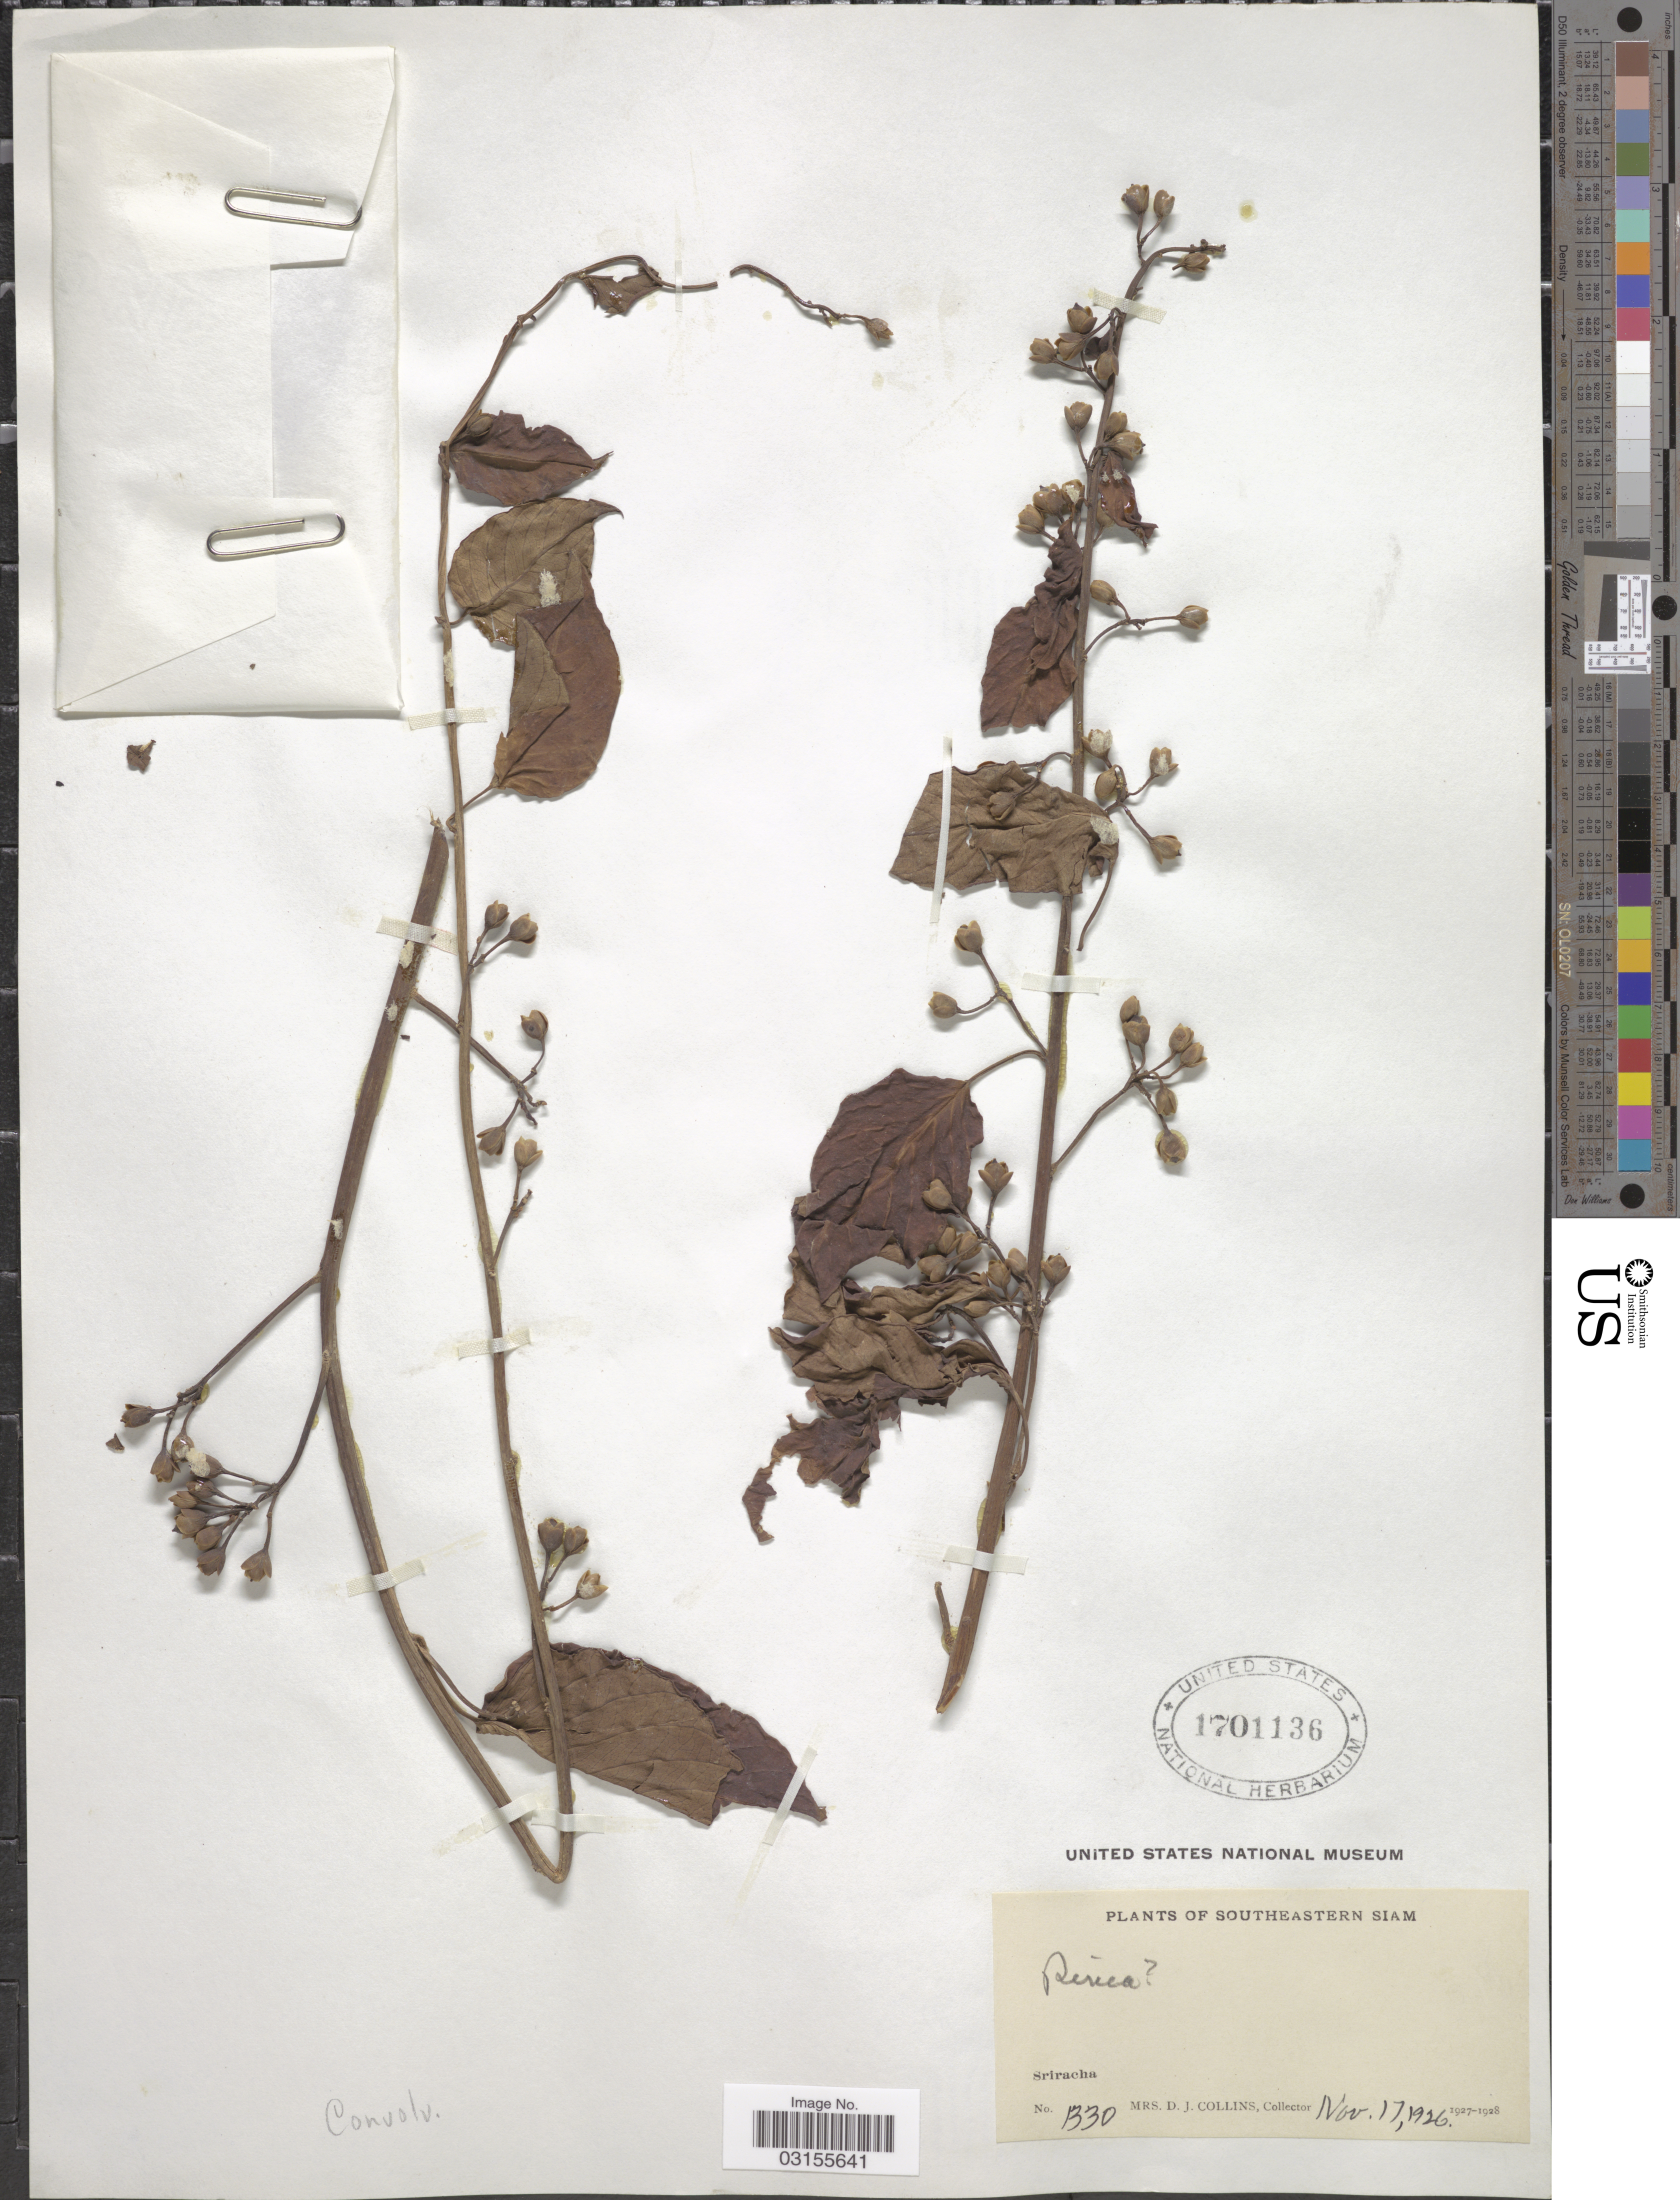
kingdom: Plantae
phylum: Tracheophyta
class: Magnoliopsida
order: Solanales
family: Convolvulaceae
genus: Rivea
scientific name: Rivea sp.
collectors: Mrs. D. J. Collins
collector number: B30*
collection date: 1926-11-17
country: Thailand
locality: Southeastern Siam. Sriracha.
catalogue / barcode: US 1701136